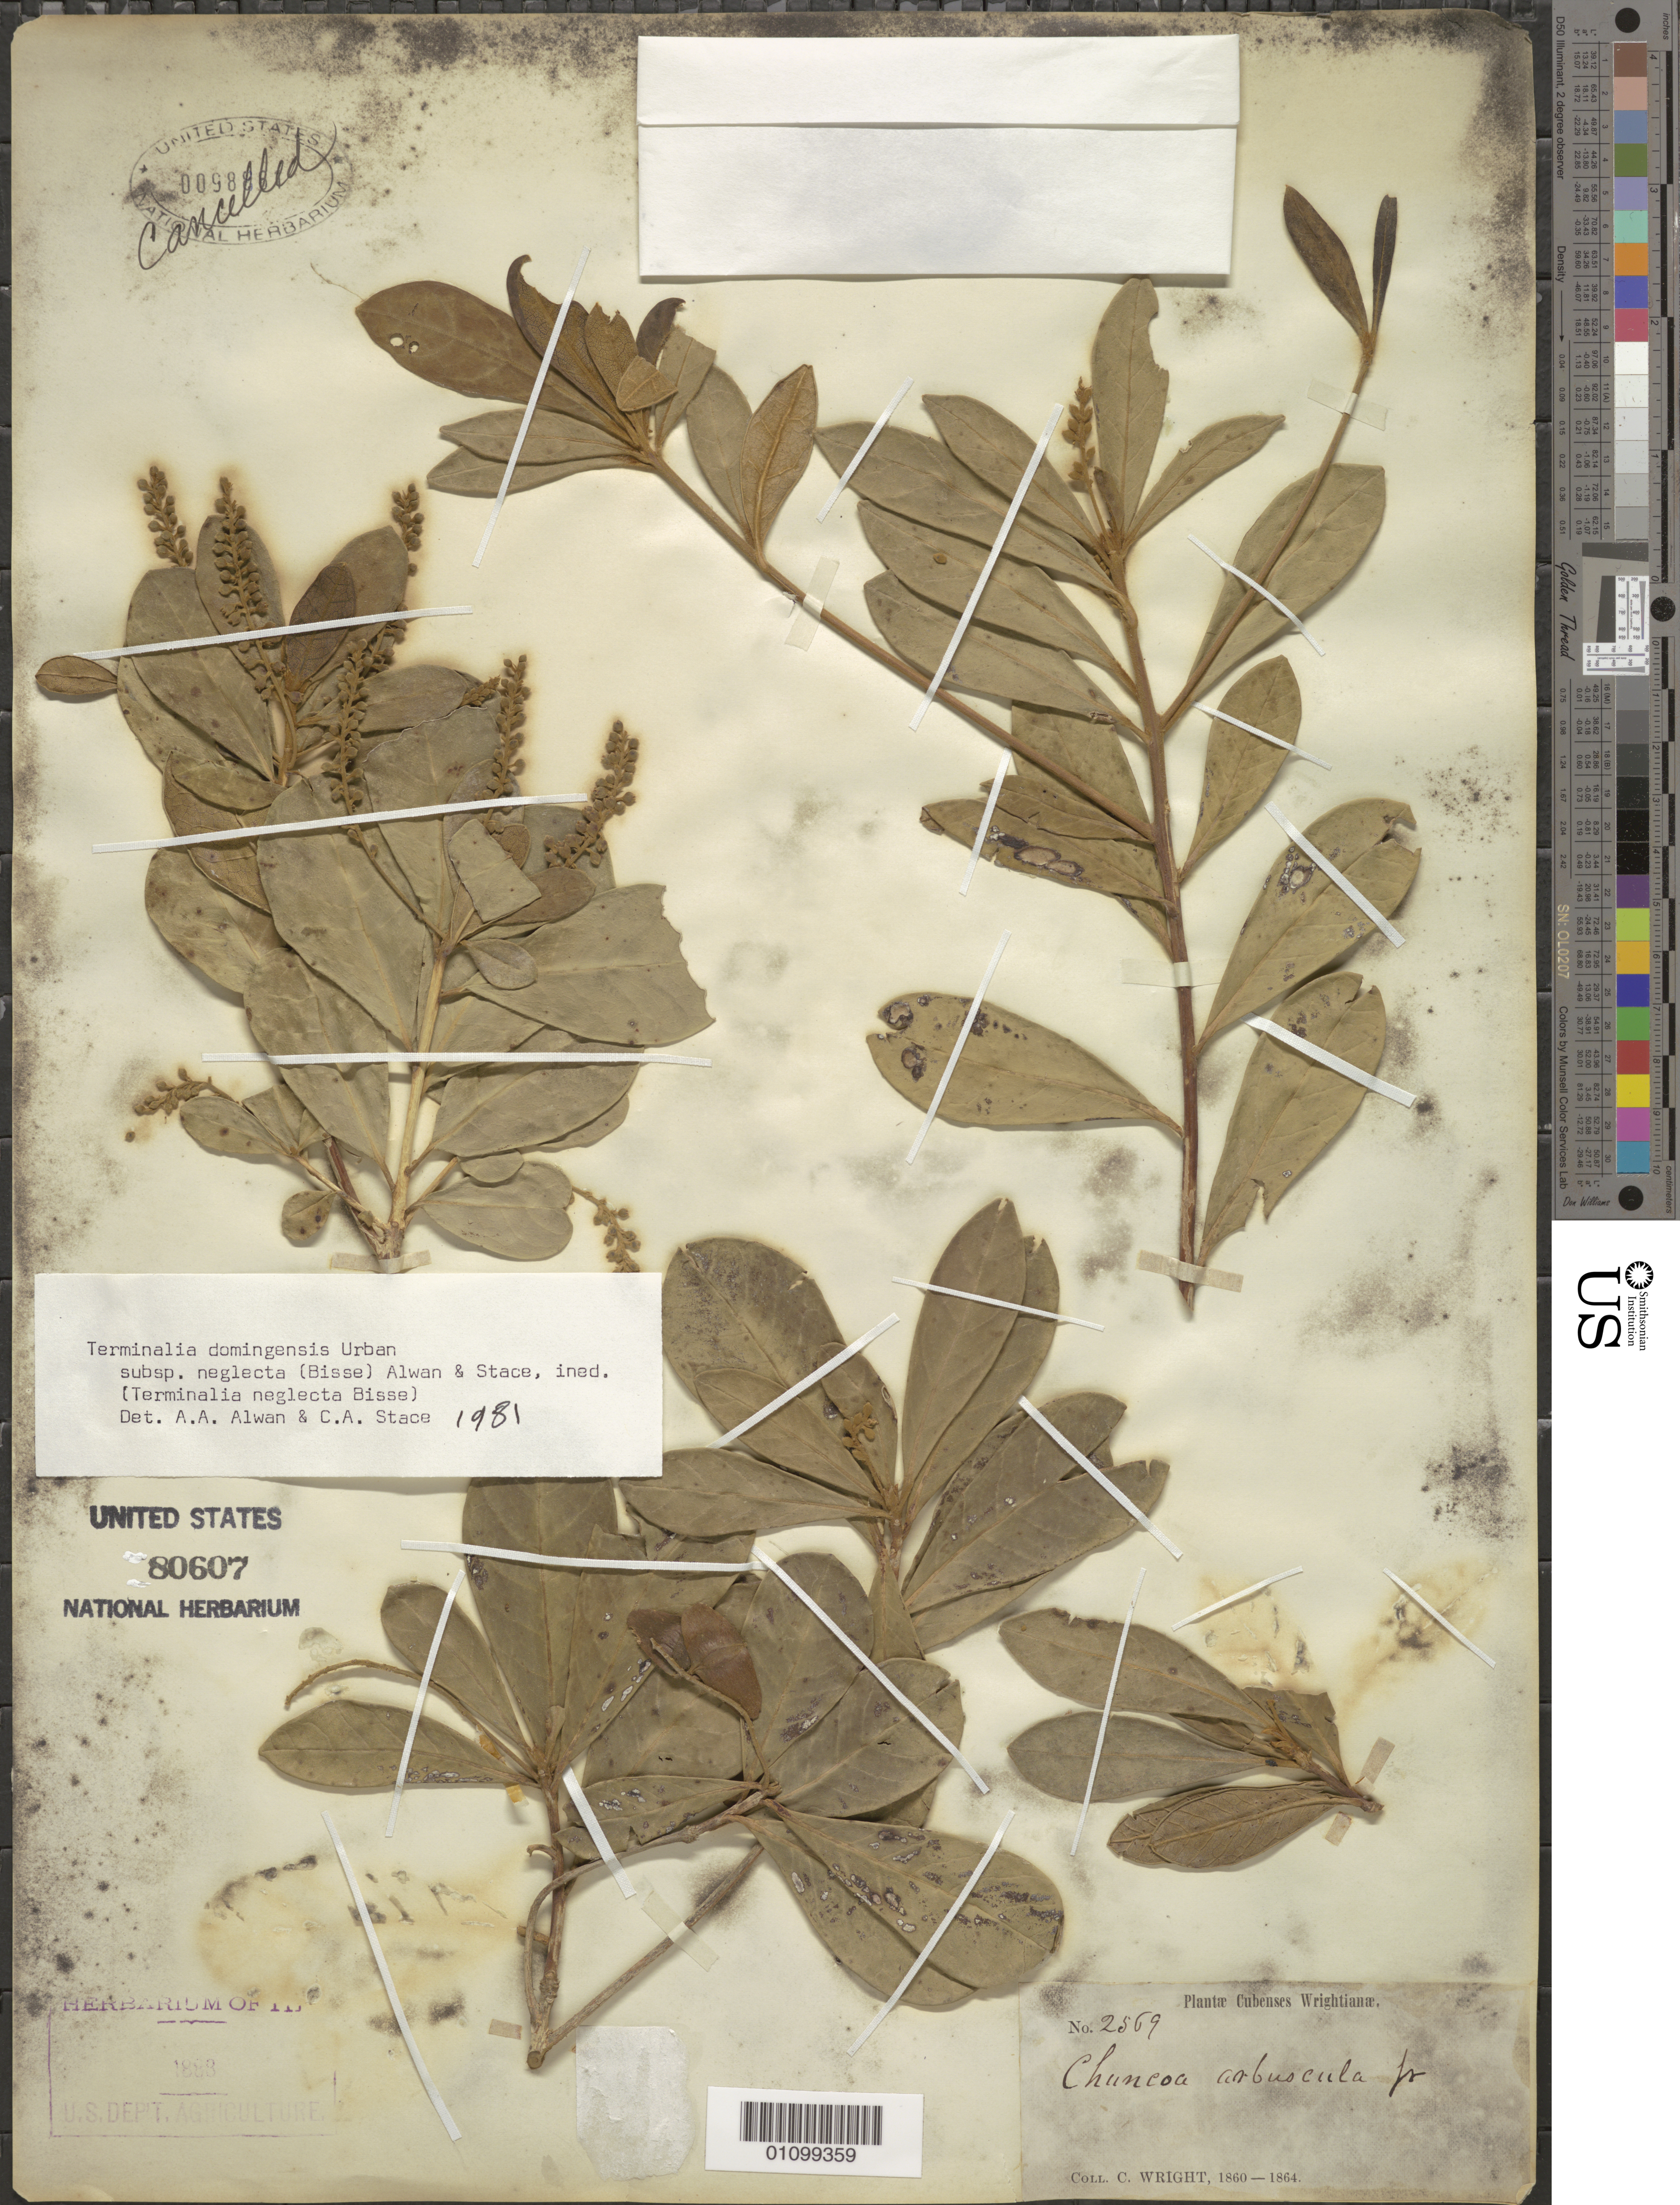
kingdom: Plantae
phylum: Tracheophyta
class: Magnoliopsida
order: Myrtales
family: Combretaceae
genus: Terminalia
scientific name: Terminalia domingensis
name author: Urb.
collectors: C. Wright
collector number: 2569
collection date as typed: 1860 to 1864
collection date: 1860/1864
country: Cuba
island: Cuba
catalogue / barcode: US 80607